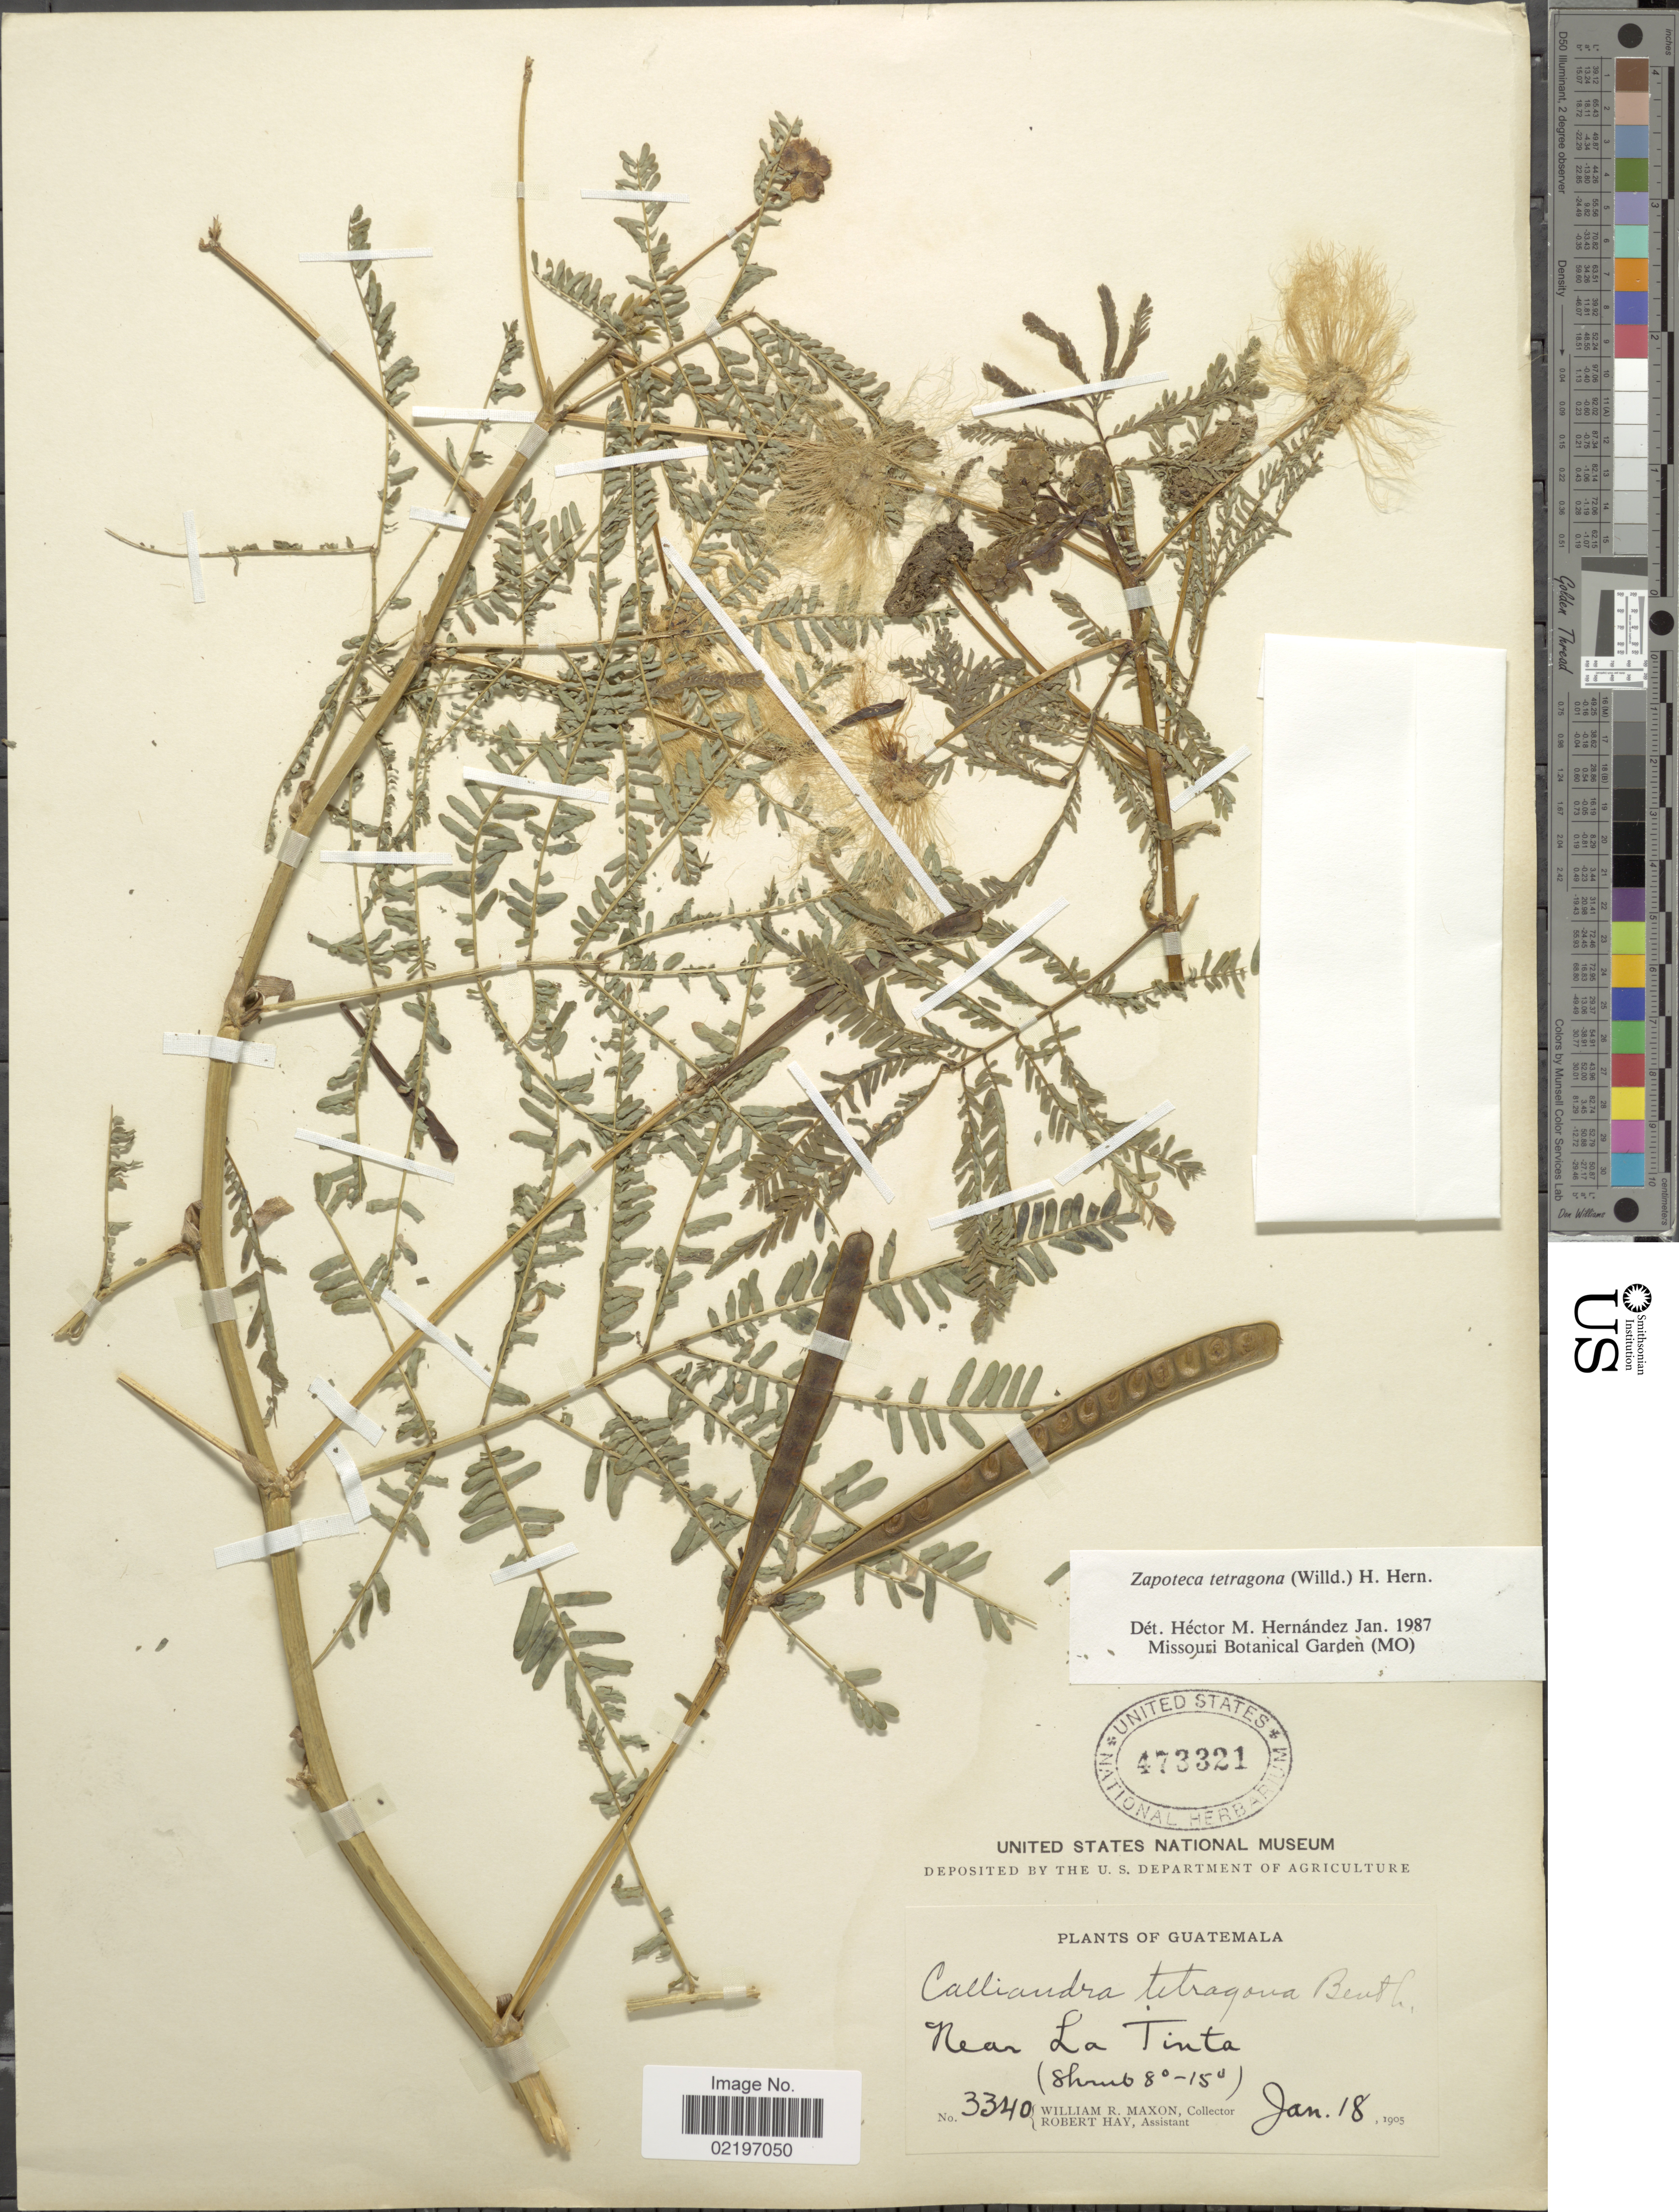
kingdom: Plantae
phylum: Tracheophyta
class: Magnoliopsida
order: Fabales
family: Fabaceae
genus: Zapoteca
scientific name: Zapoteca tetragona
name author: (Willd.) H.M. Hern.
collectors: W. R. Maxon & R. Hay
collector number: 3340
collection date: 1905-01-18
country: Guatemala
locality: Near La Tinta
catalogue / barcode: US 473321